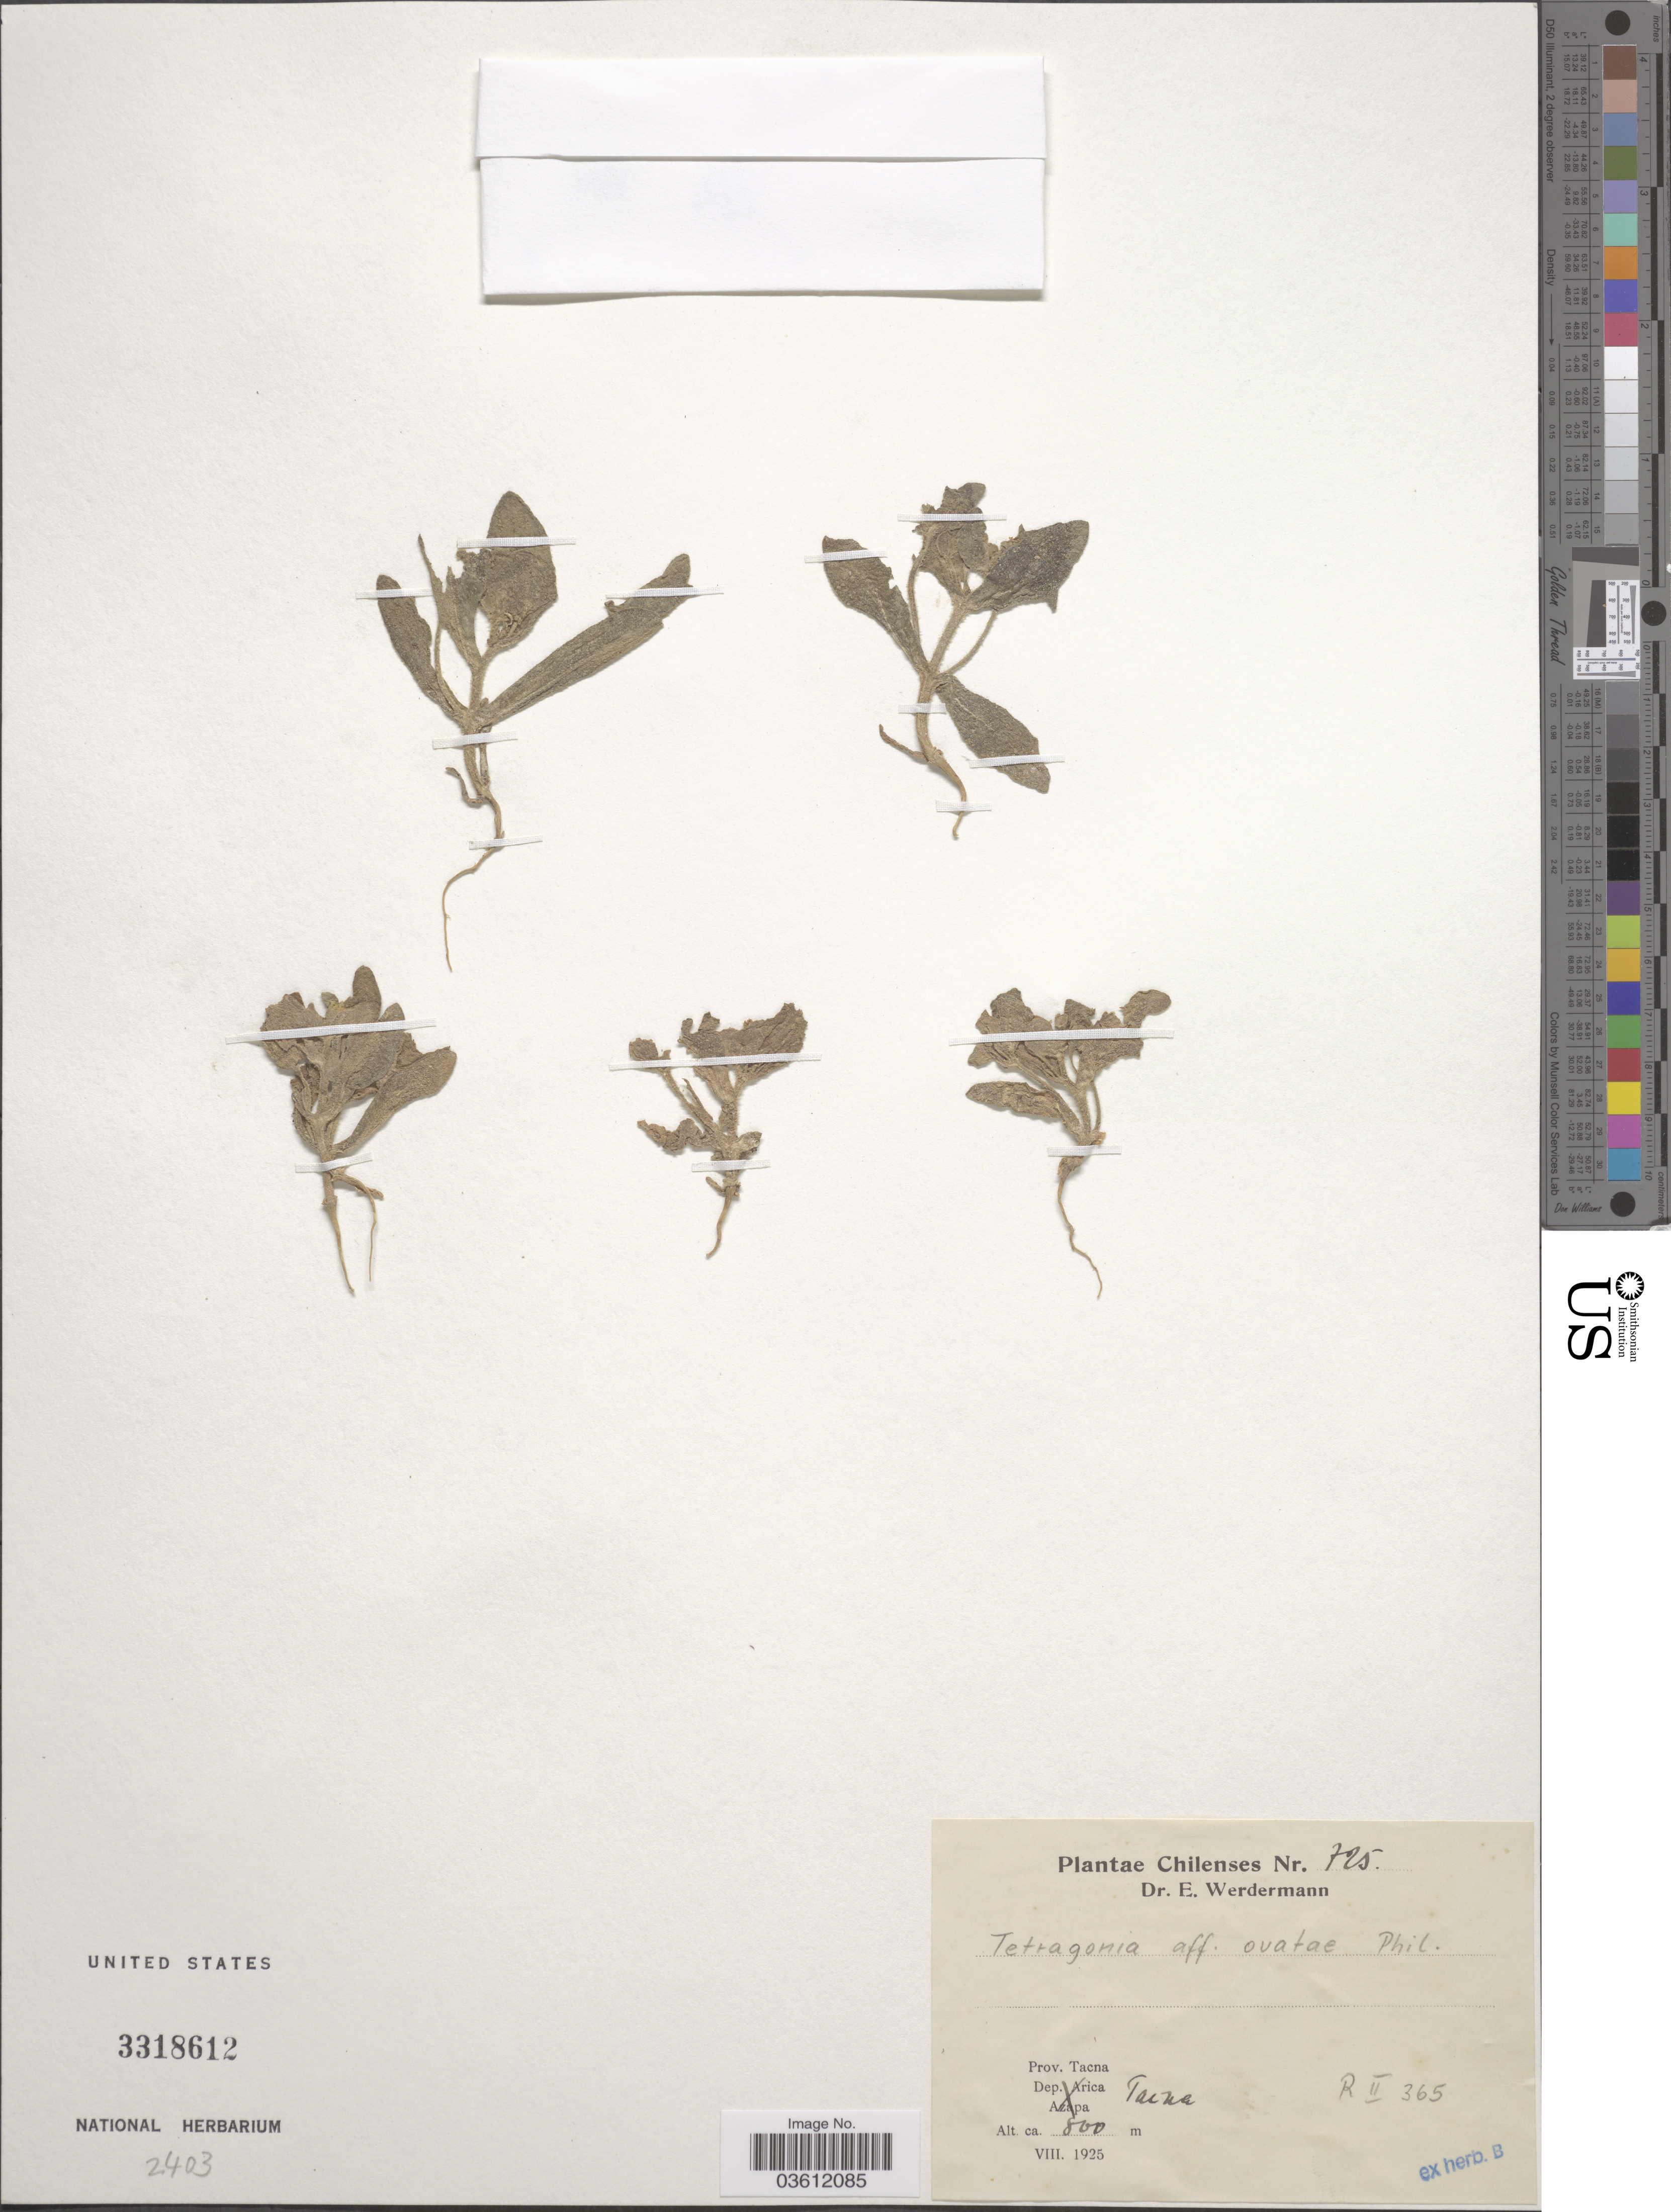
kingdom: Plantae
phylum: Tracheophyta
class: Magnoliopsida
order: Caryophyllales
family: Aizoaceae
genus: Tetragonia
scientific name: Tetragonia ovata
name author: Phil.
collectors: E. Werdermann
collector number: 725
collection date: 1925-08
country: Chile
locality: Prov. Tacna. Tacna. R II 365 [unsure placement].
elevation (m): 800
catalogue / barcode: US 3318612